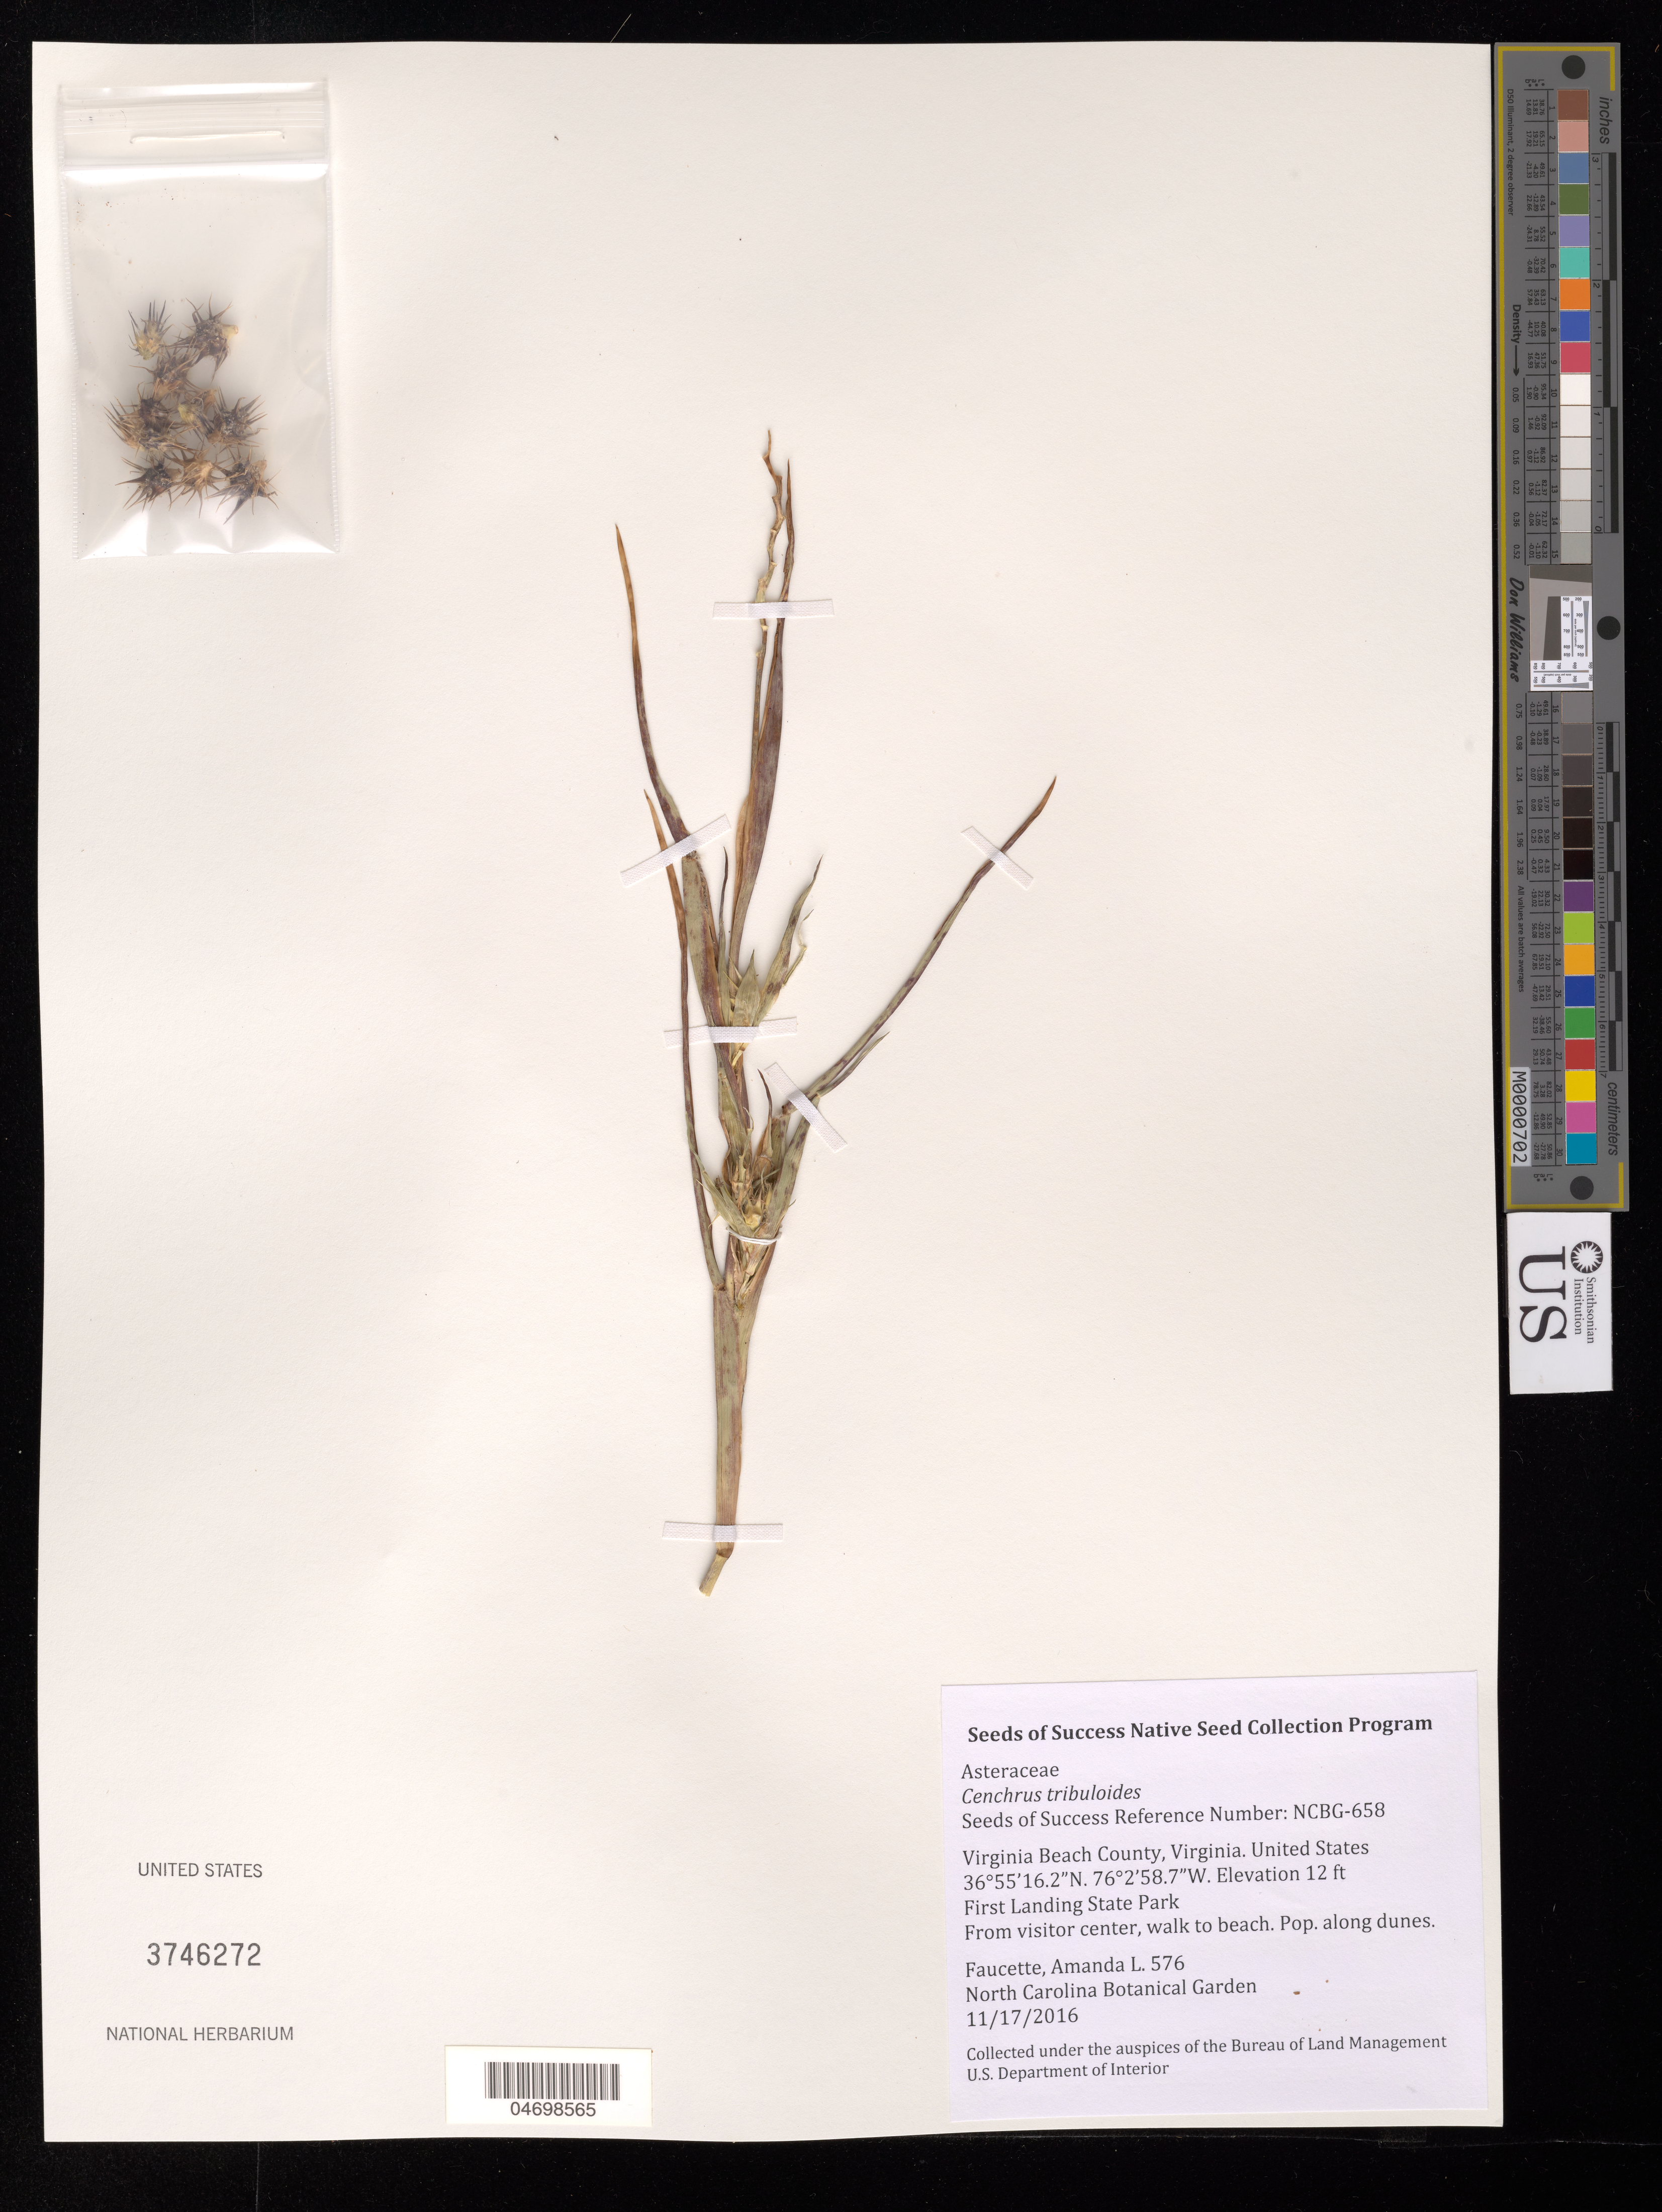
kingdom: Plantae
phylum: Tracheophyta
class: Liliopsida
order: Poales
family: Poaceae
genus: Cenchrus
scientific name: Cenchrus tribuloides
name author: L.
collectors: A. Faucette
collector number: NCBG-658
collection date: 2016-11-17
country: United States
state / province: Virginia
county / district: City of Virginia Beach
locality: First Landing State Park, Visitor Center Beach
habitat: Beachgrass-panicgrass dune grassland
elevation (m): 4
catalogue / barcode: US 3746272